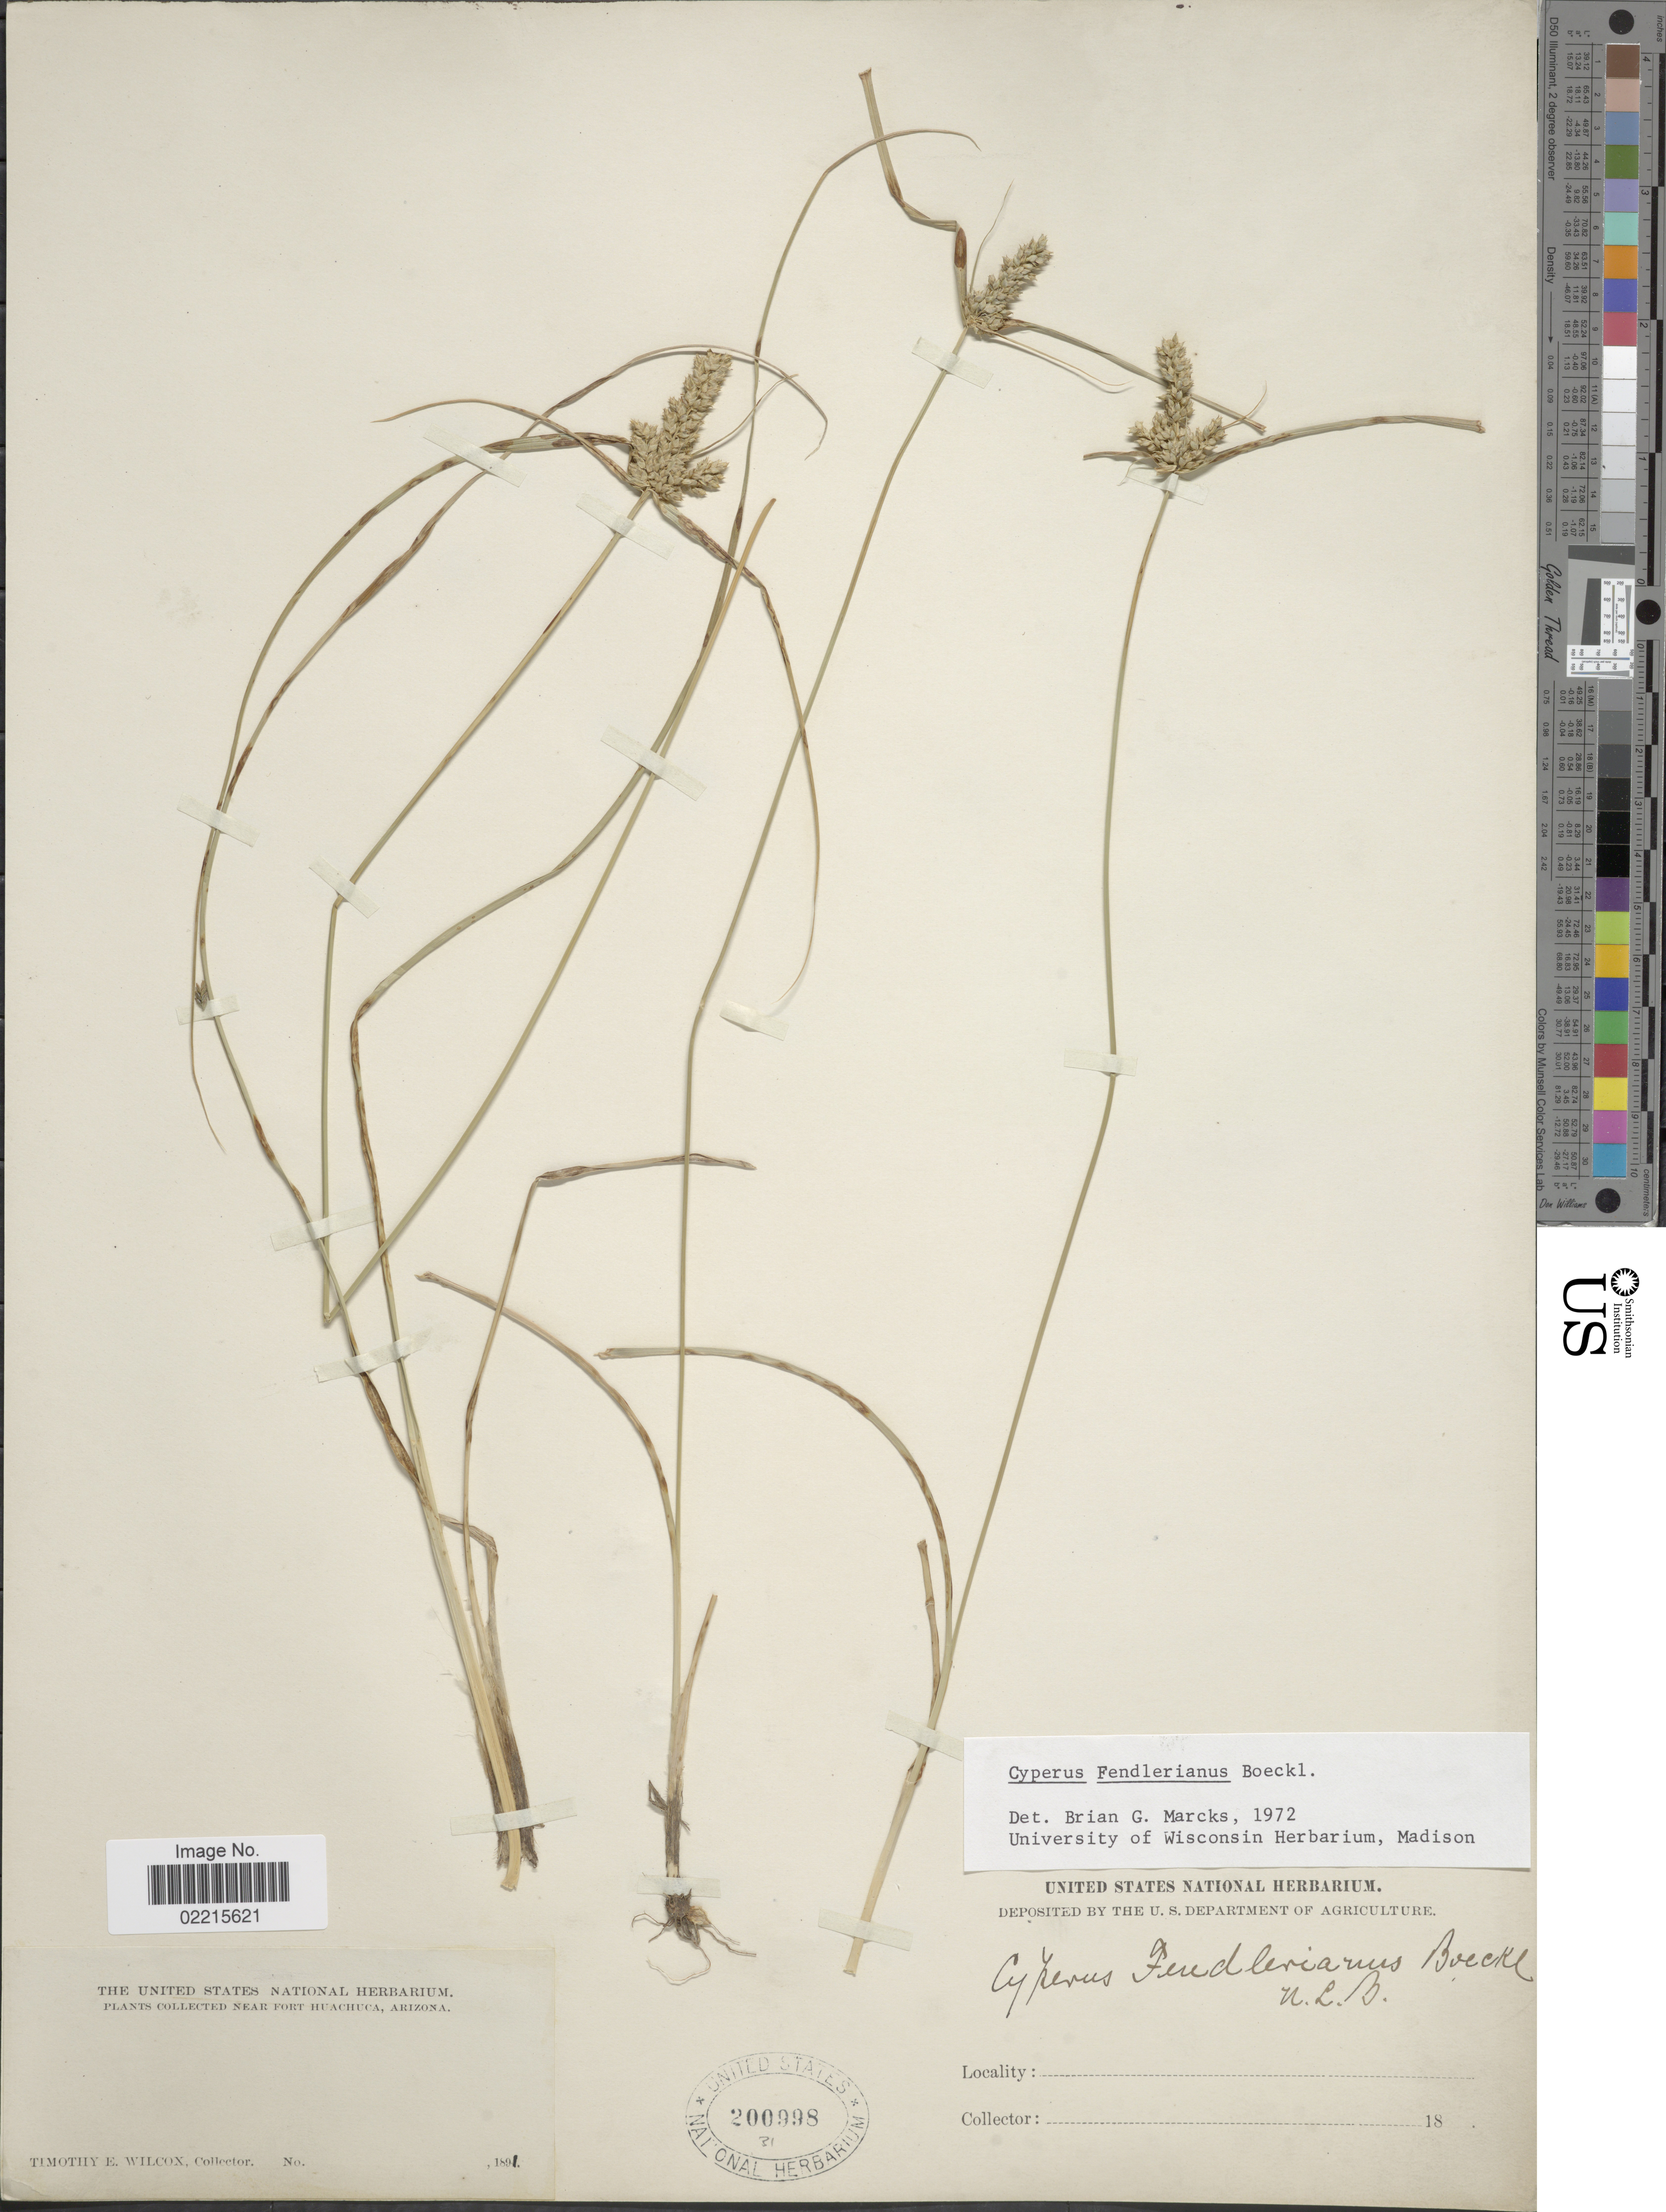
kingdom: Plantae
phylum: Tracheophyta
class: Liliopsida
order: Poales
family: Cyperaceae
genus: Cyperus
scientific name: Cyperus fendlerianus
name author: Boeckeler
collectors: T. E. Wilcox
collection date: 1891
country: United States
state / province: Arizona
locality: Near Fort Huachuca.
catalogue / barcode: US 200998